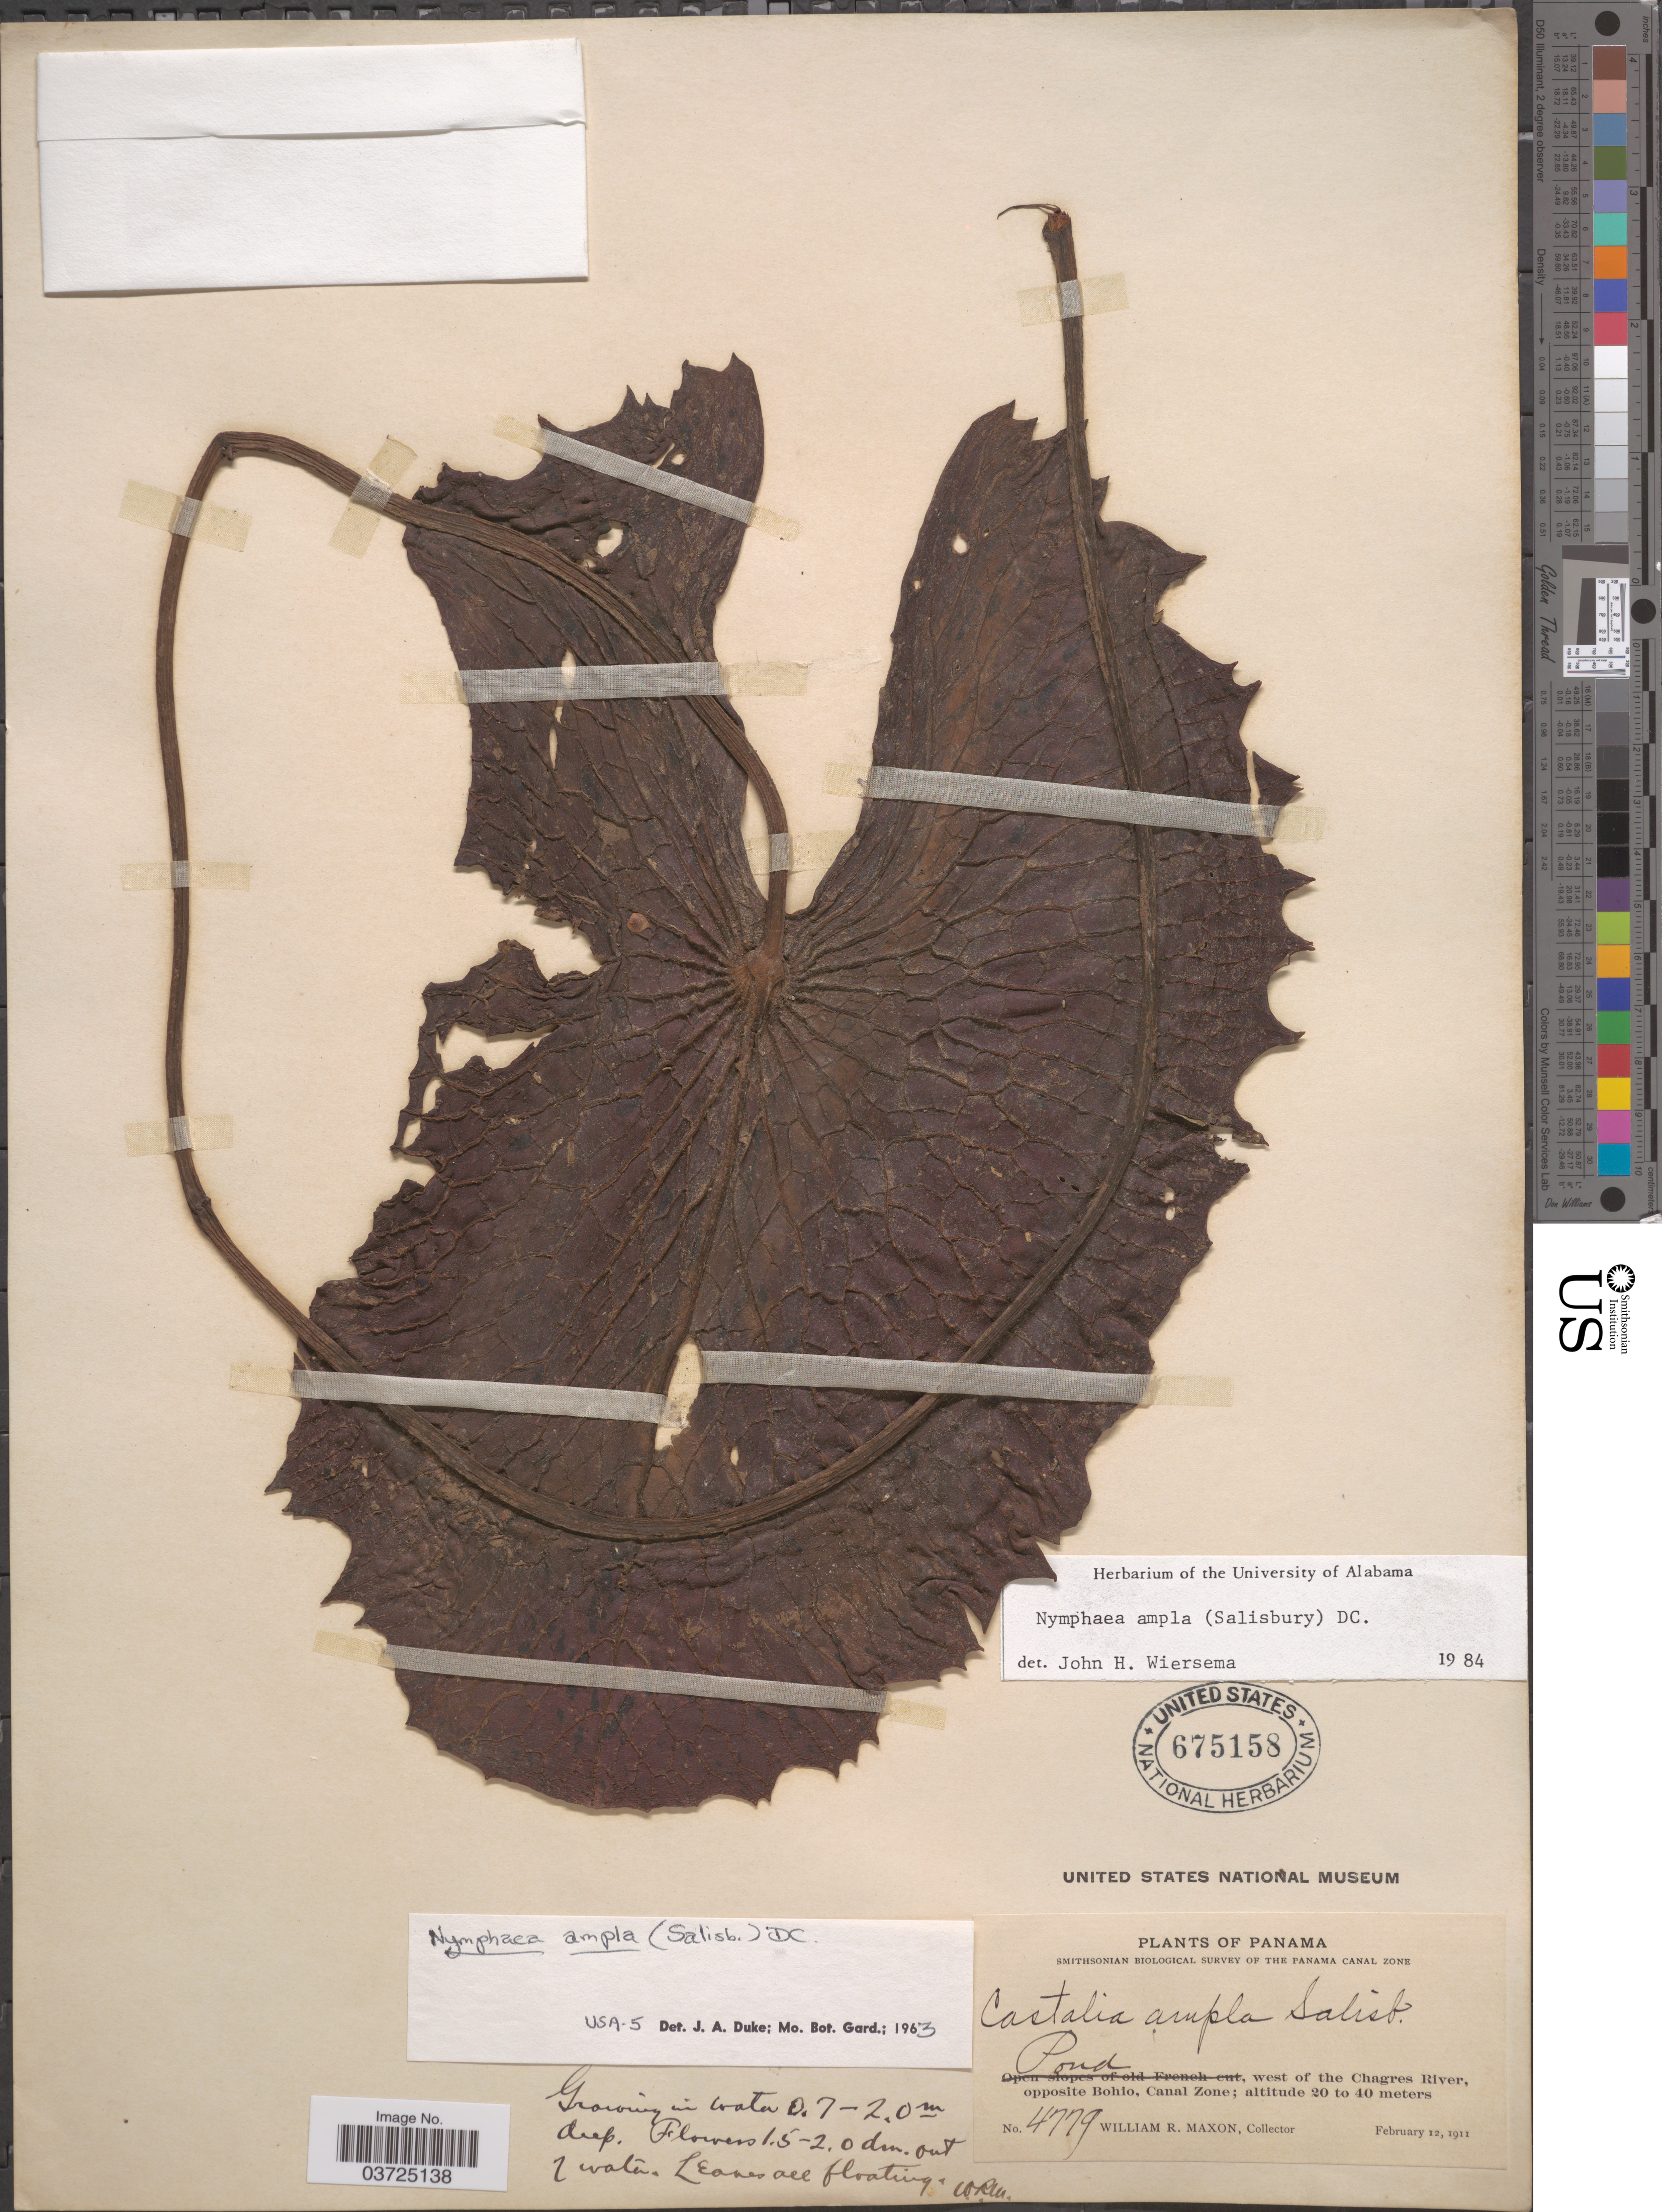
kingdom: Plantae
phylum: Tracheophyta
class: Magnoliopsida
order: Nymphaeales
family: Nymphaeaceae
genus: Nymphaea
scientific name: Nymphaea ampla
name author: (Salisb.) DC.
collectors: W. R. Maxon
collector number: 4779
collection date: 1911-02-12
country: Panama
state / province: Colón / Panamá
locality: Pond, west of the Chagres River, opposite Bohio, Canal Zone.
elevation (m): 20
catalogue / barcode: US 675158